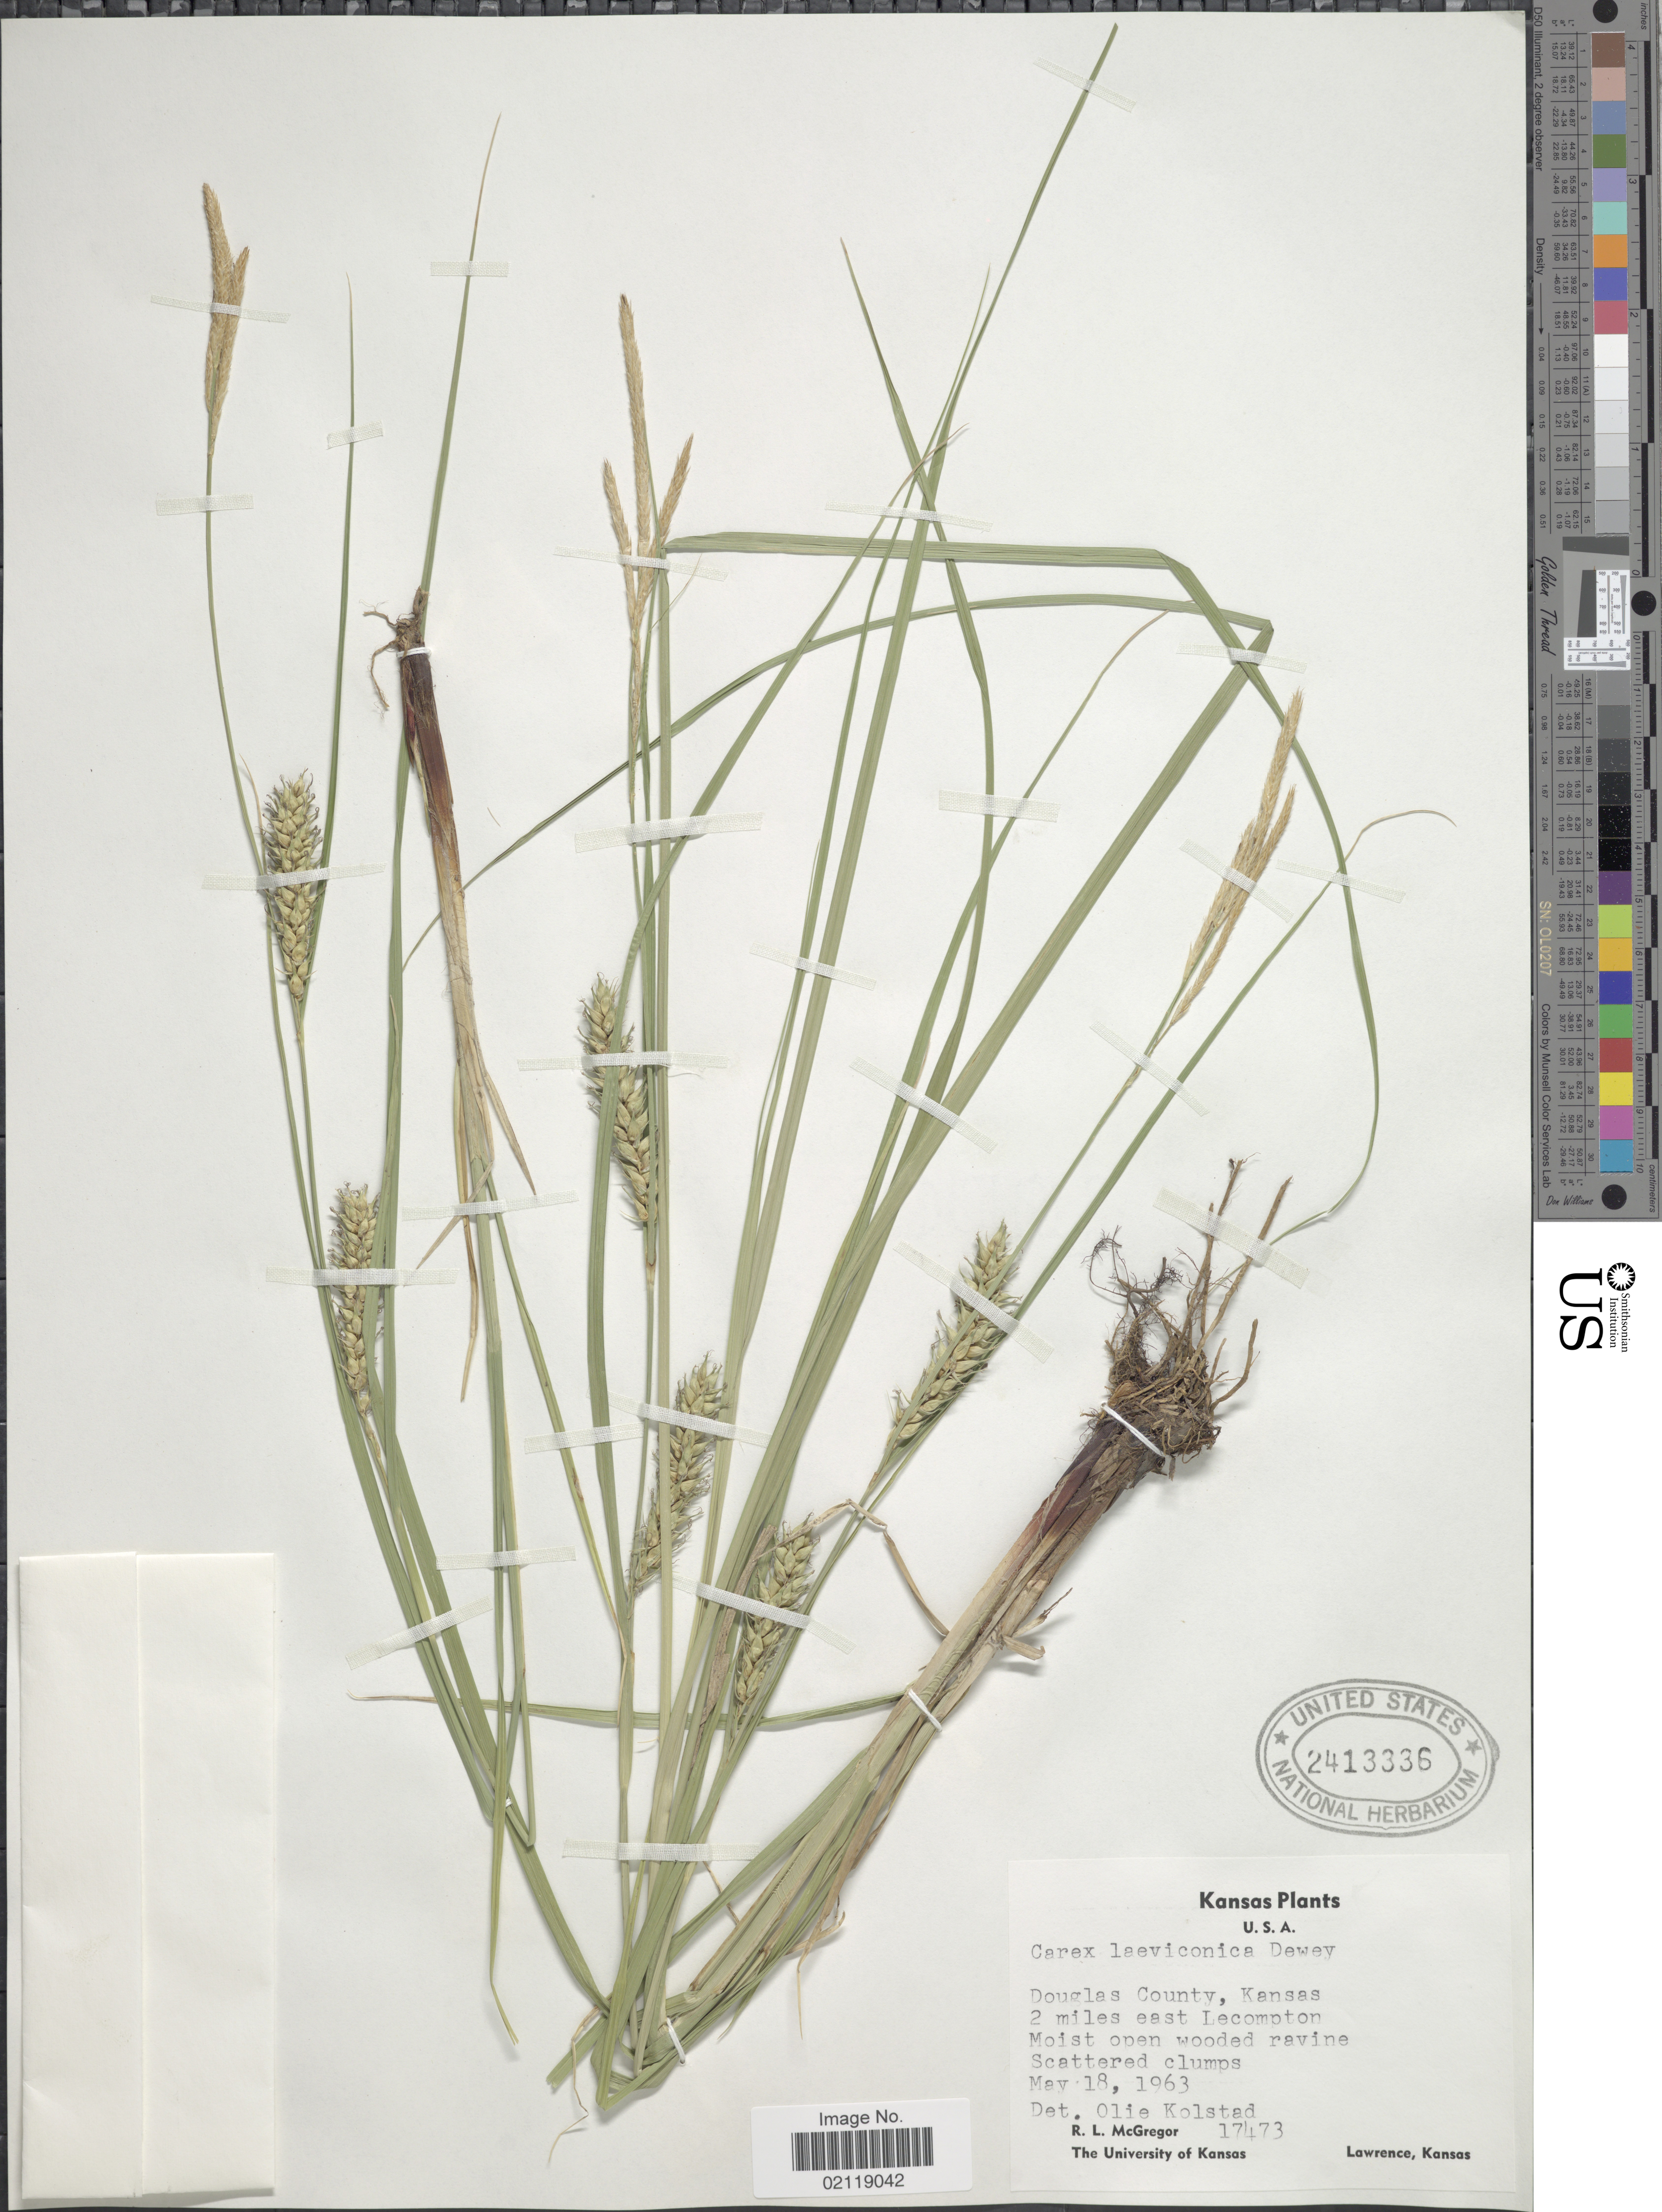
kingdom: Plantae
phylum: Tracheophyta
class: Liliopsida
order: Poales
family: Cyperaceae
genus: Carex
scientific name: Carex laeviconica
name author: Dewey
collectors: R. McGregor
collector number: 17473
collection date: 1963-05-18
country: United States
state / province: Kansas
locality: U.S.A. Douglas County. 2 miles east Lecompton. moist open wooded ravine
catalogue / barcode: US 2413336